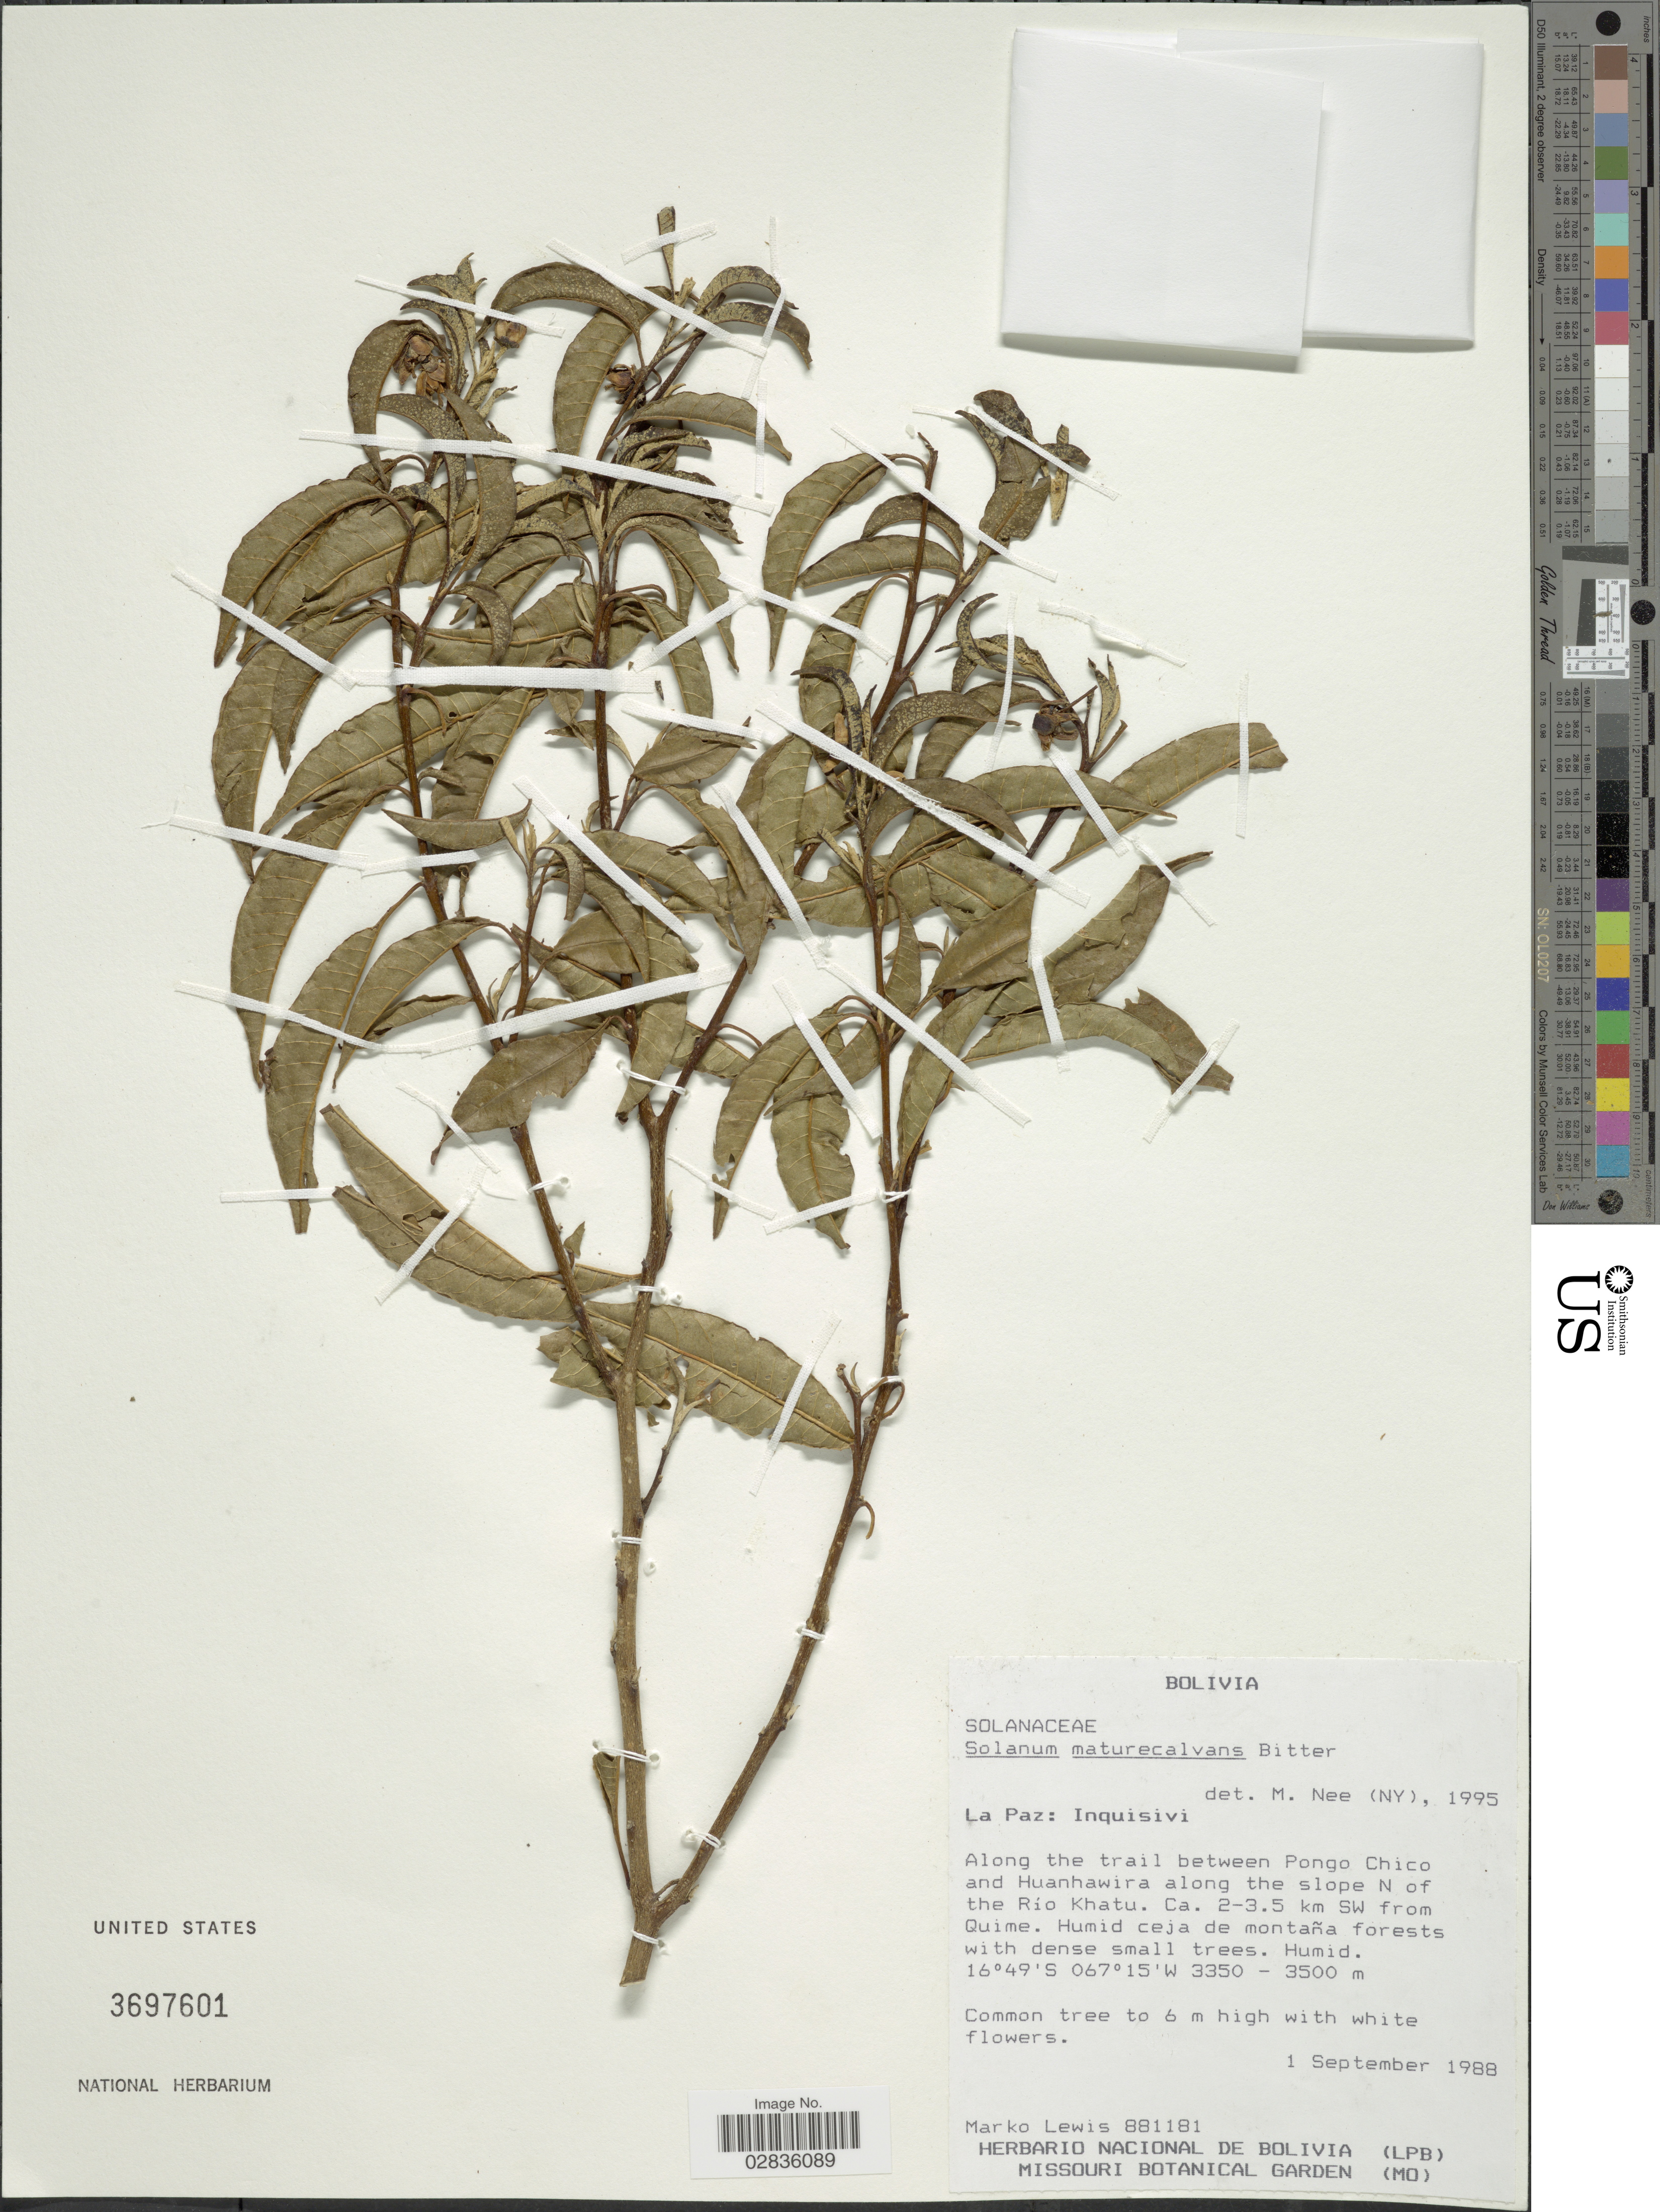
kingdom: Plantae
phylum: Tracheophyta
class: Magnoliopsida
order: Solanales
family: Solanaceae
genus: Solanum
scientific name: Solanum maturecalvans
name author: Bitter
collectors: M. A. Lewis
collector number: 881181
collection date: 1988-09-01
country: Bolivia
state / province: La Paz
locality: Inquisivi. Along the trail between Pongo Chico Huanhawira along the slope N of the Río Khatu. Ca. 2-3.5 km SW from Quime.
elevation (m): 3350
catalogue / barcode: US 3697601